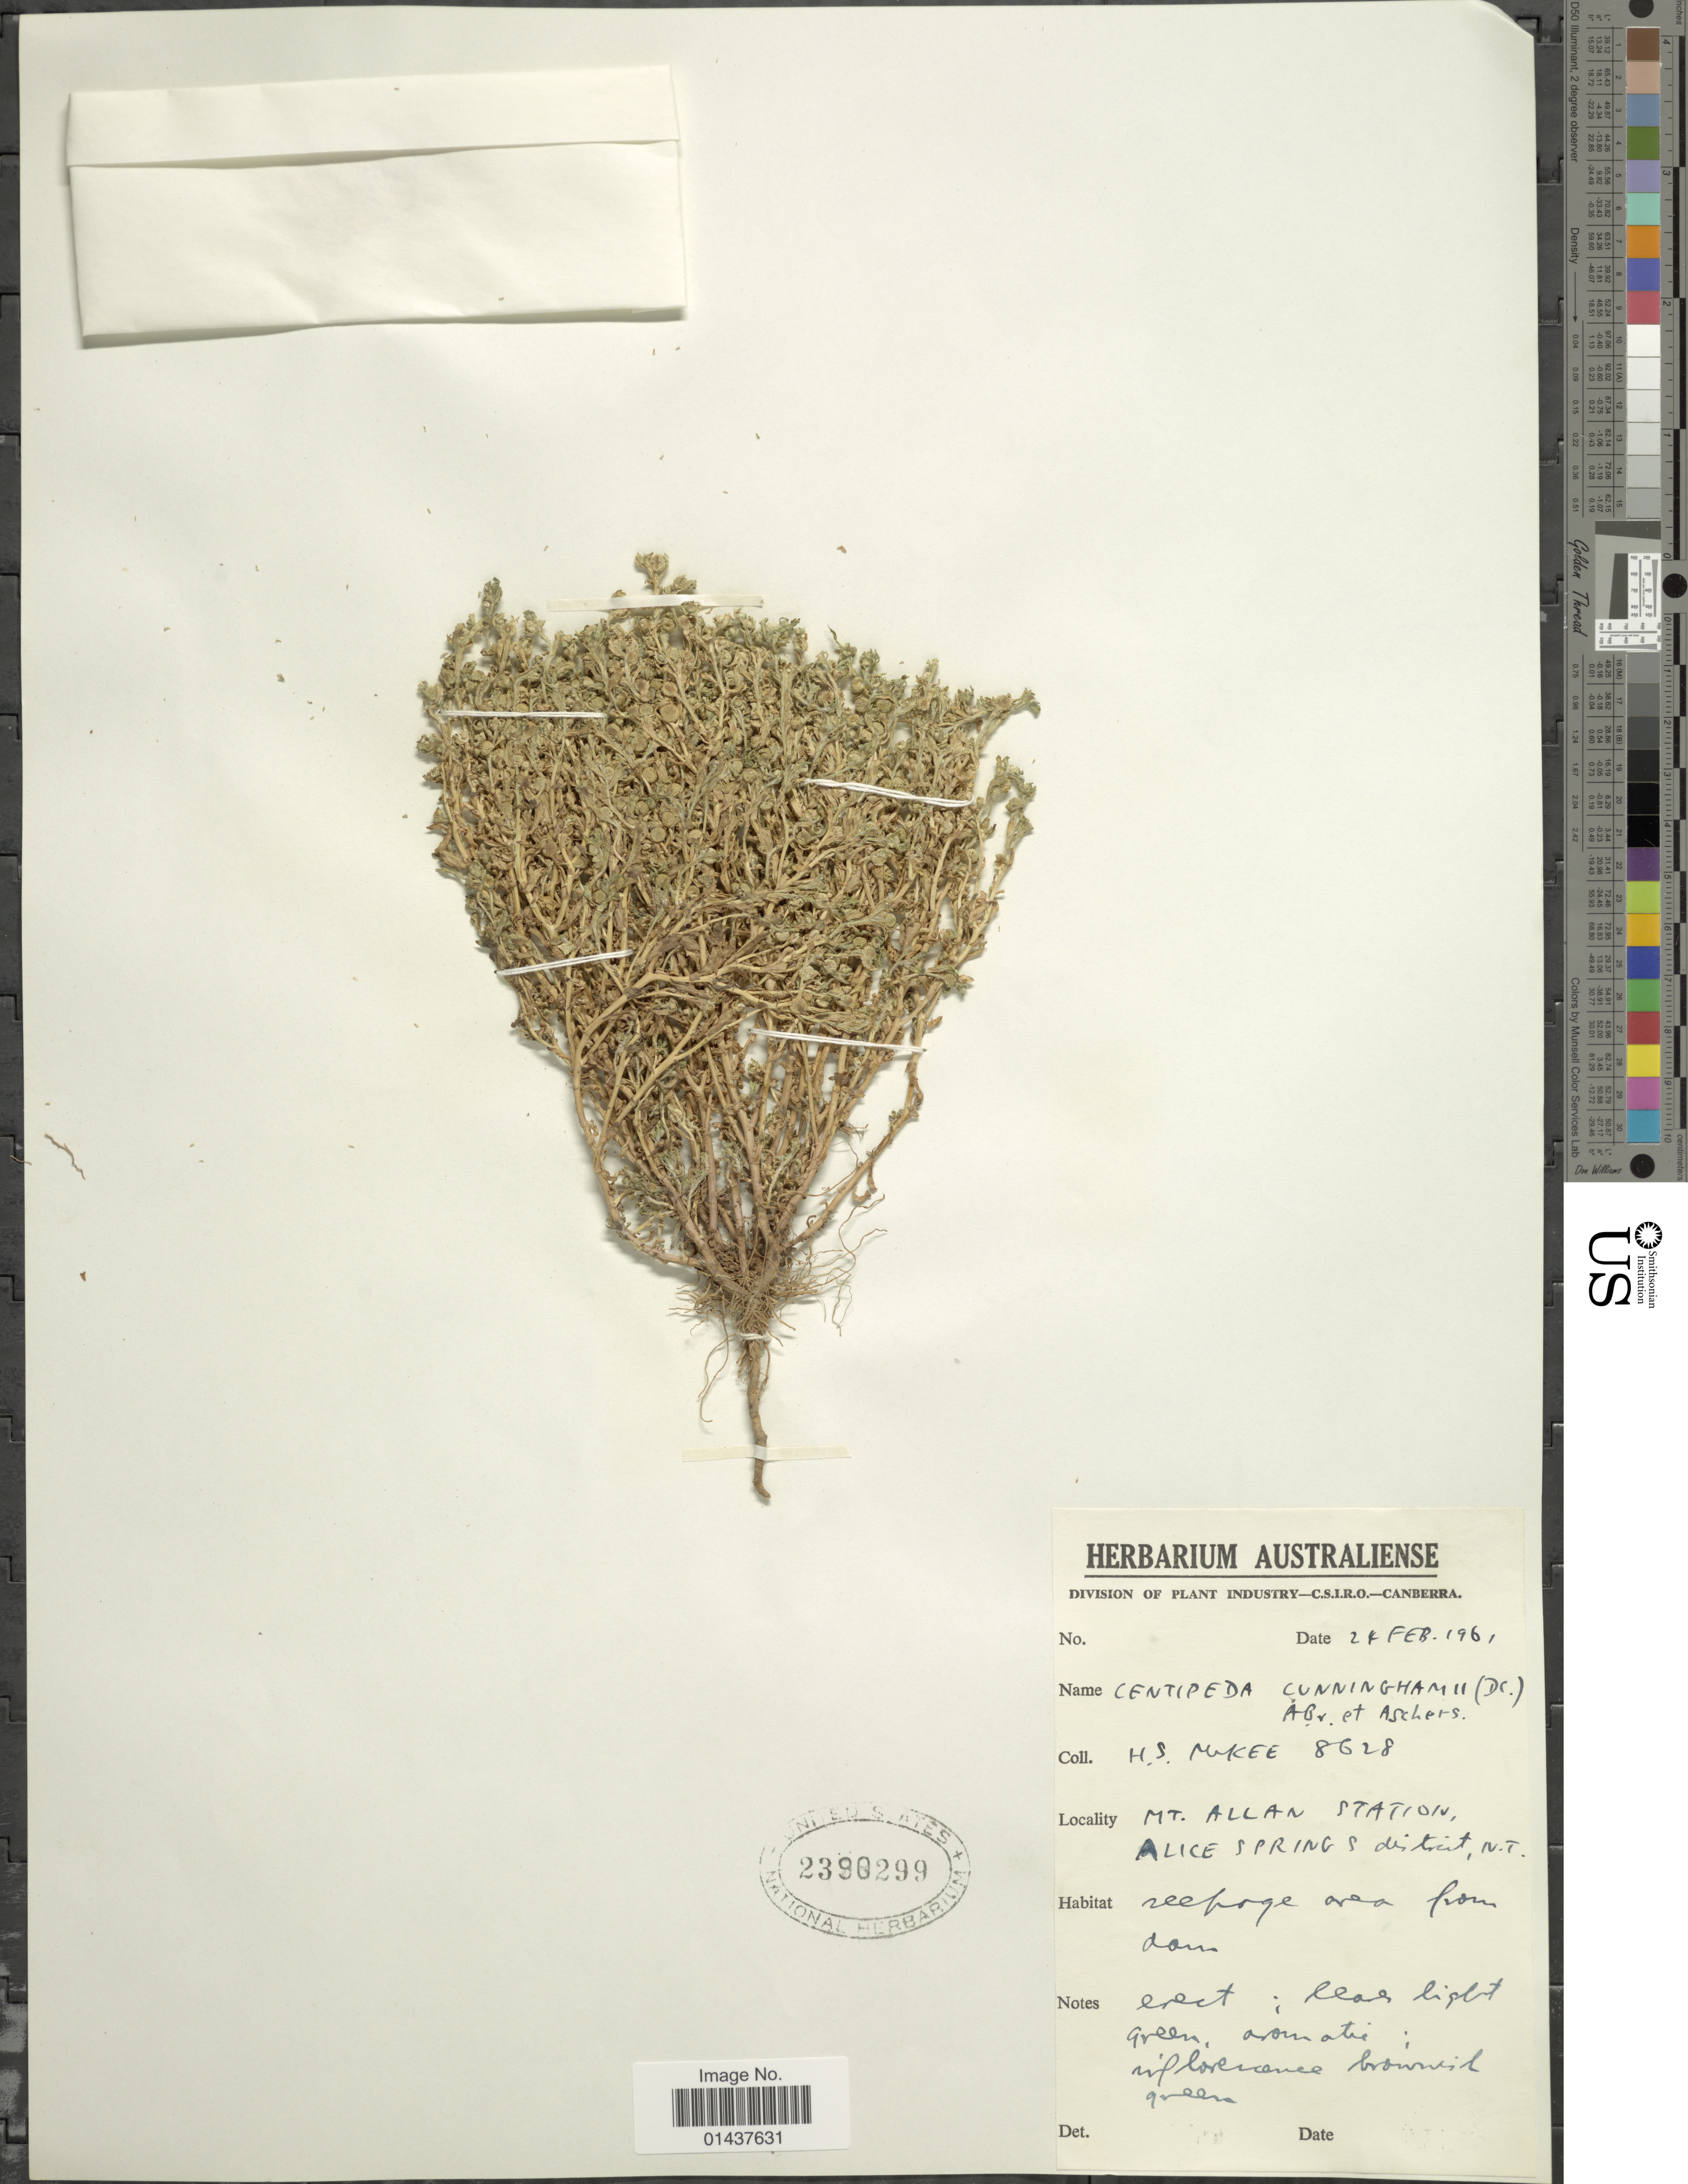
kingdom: Plantae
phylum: Tracheophyta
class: Magnoliopsida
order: Asterales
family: Asteraceae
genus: Centipeda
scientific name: Centipeda cunninghamii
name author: A. Braun & Asch.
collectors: H. S. McKee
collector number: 8628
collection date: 1961-02-24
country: Canada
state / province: Northwest Territories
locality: Mt Allan Station, Alice Springs district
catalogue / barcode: US 2390299